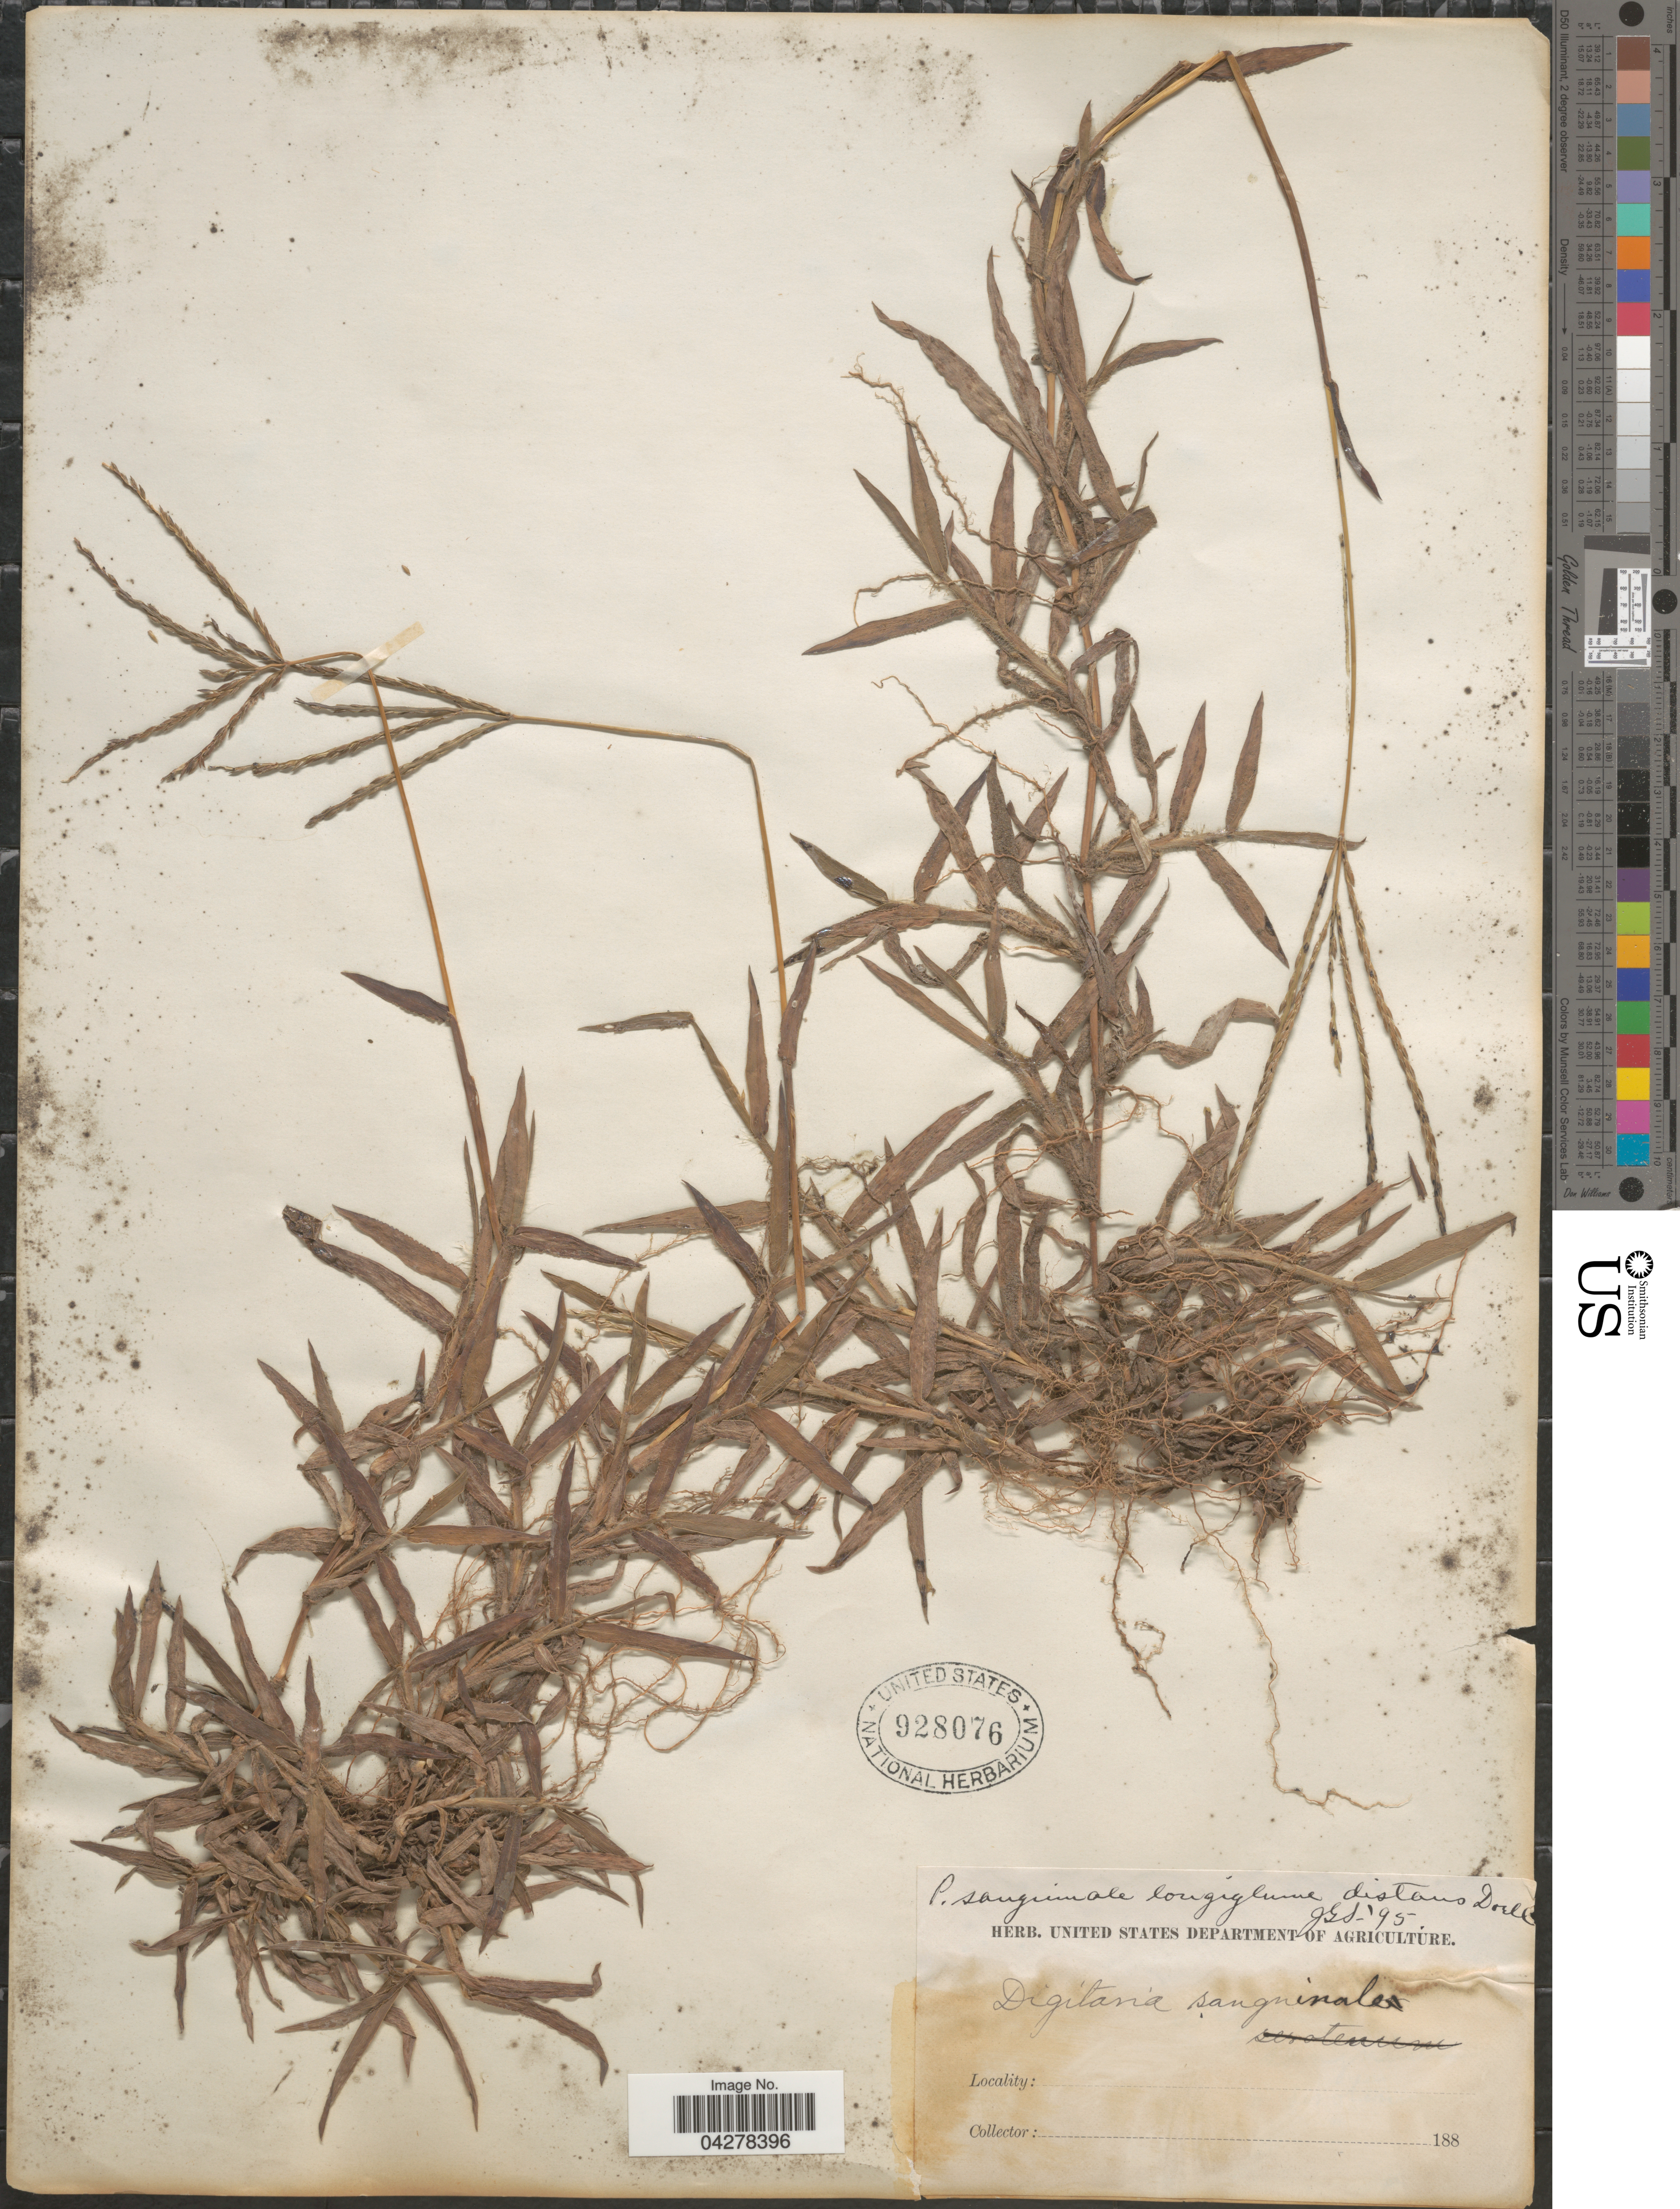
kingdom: Plantae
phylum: Tracheophyta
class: Liliopsida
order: Poales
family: Poaceae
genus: Digitaria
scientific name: Digitaria sanguinalis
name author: (L.) Scop.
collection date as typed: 188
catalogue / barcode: US 928076